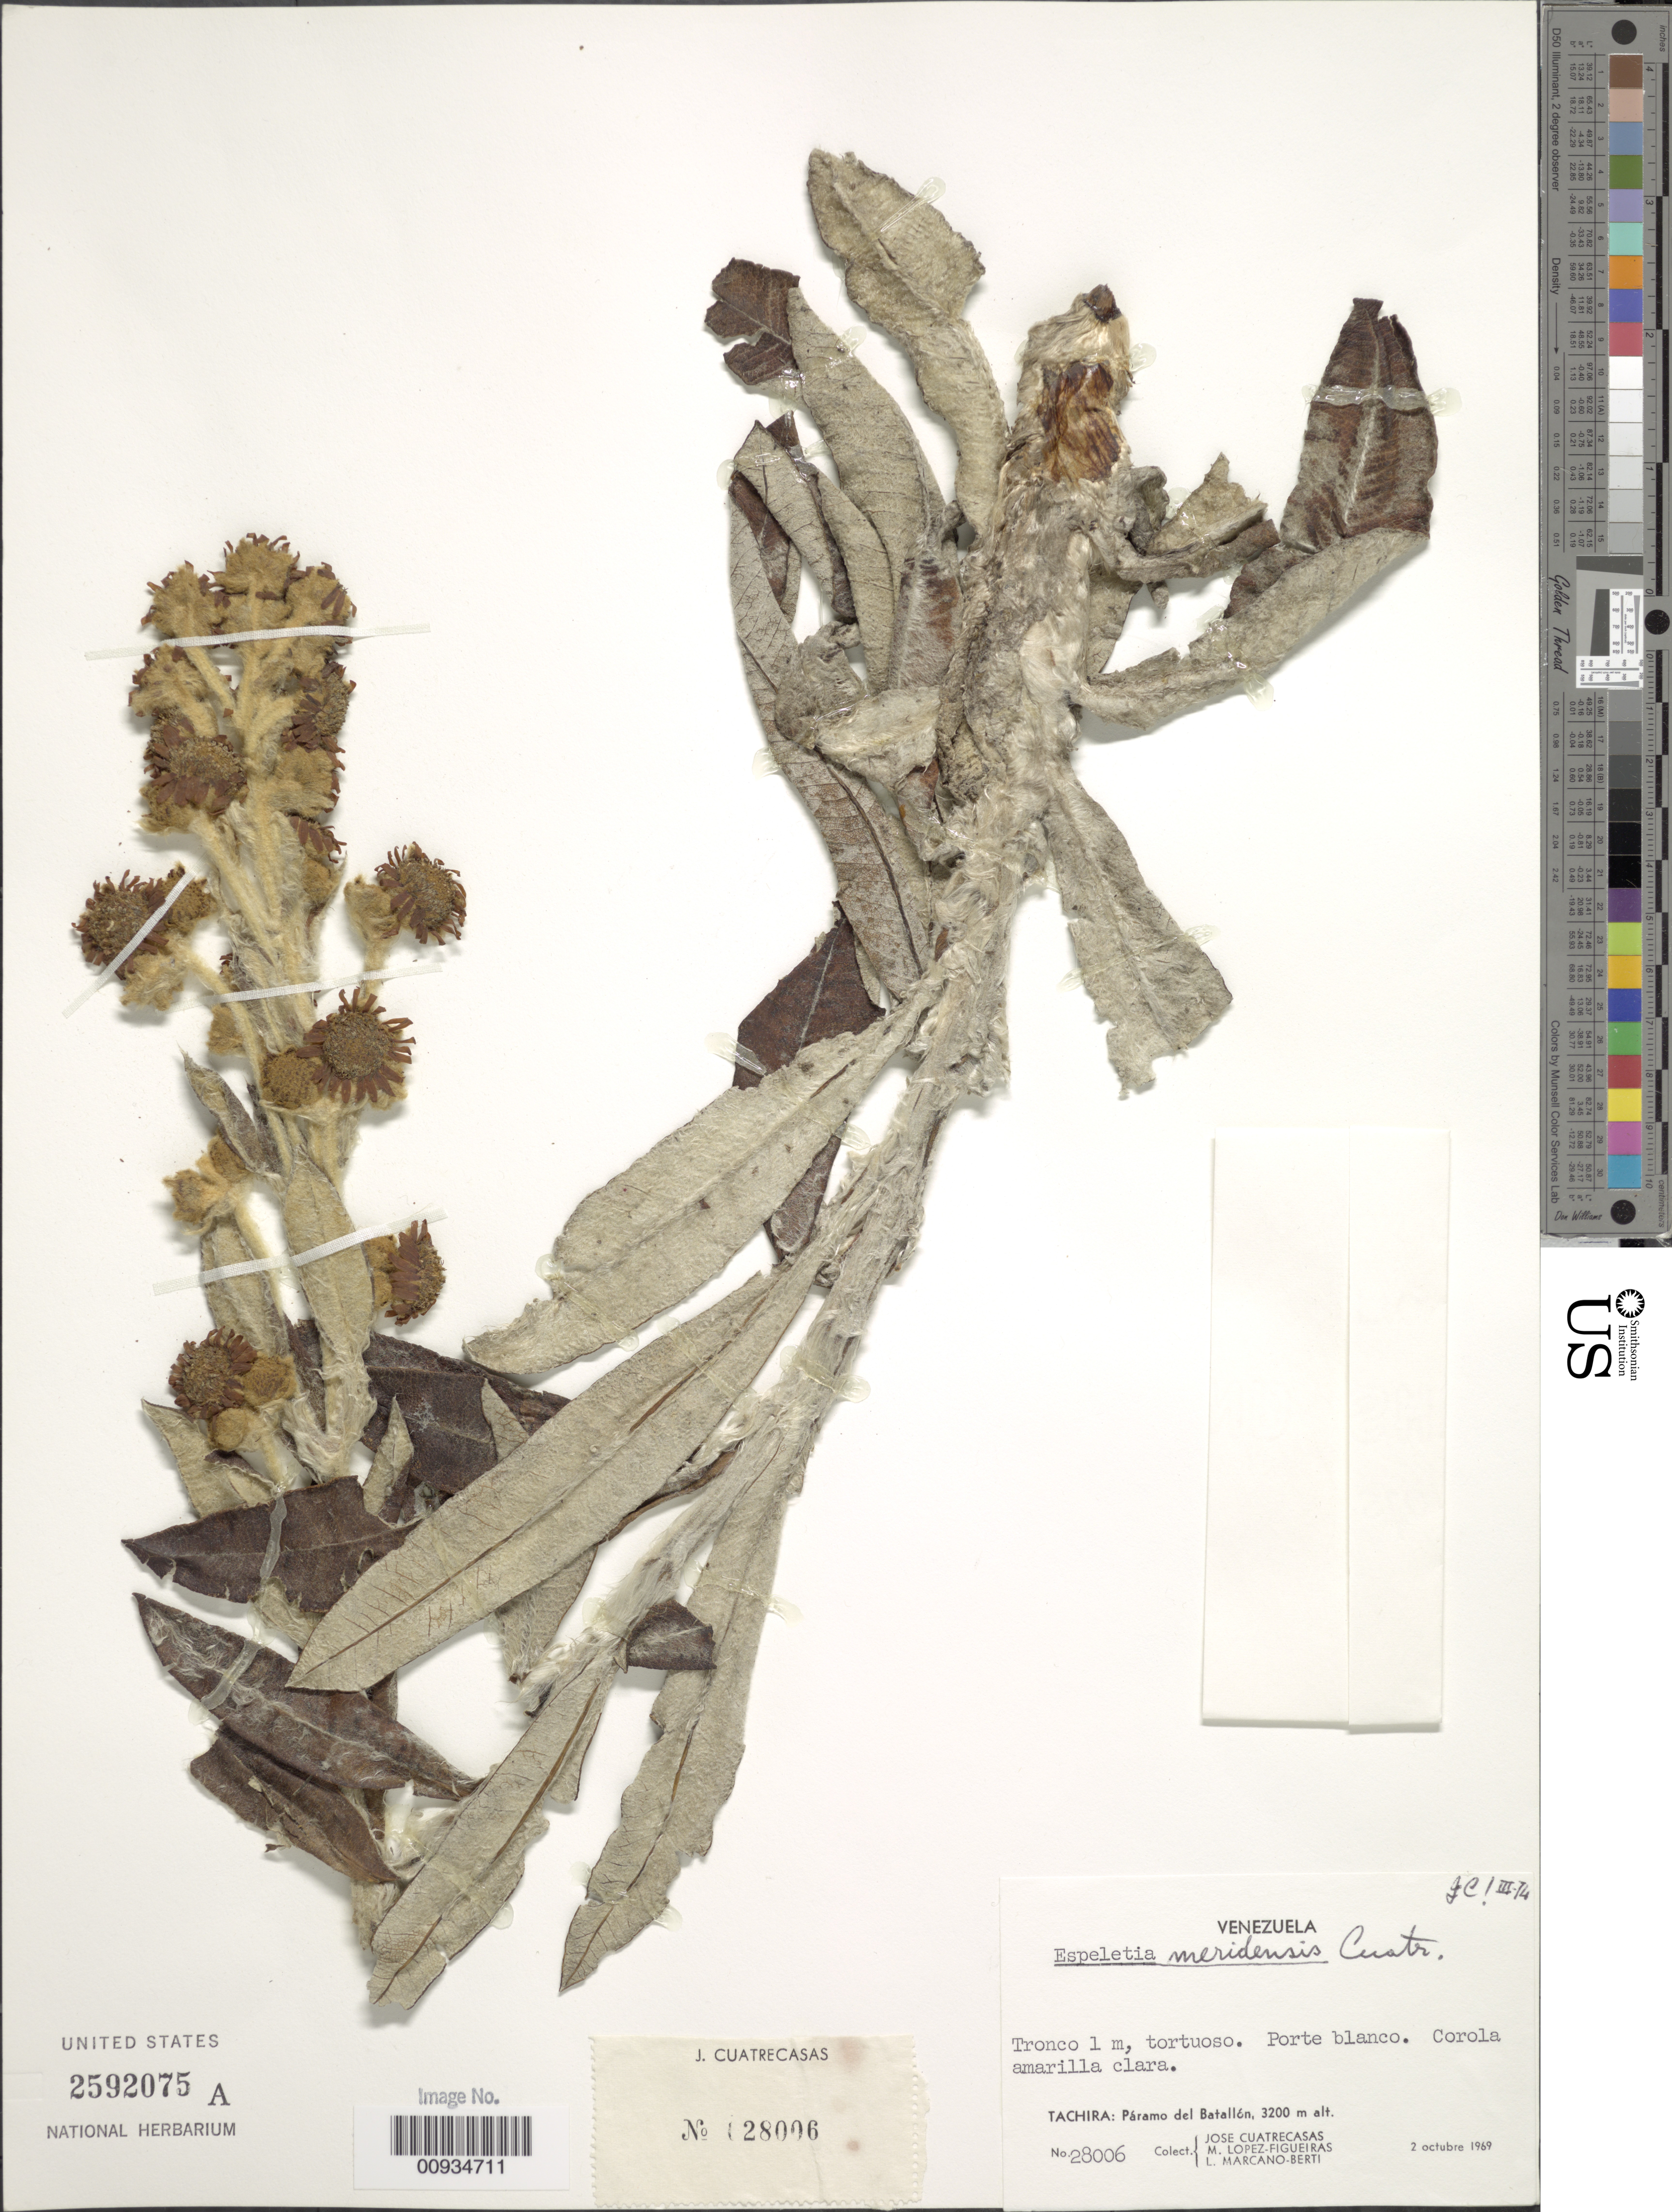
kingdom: Plantae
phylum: Tracheophyta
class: Magnoliopsida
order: Asterales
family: Asteraceae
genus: Espeletiopsis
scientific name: Espeletiopsis meridensis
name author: (Cuatrec.) Cuatrec.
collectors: J. Cuatrecasas, M. López Figueiras & L. Marcano-Berti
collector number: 28006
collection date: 1969-10-02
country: Venezuela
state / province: Tachira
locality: Tachira: Paramo del Batallon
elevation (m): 3200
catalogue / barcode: US 2592075A